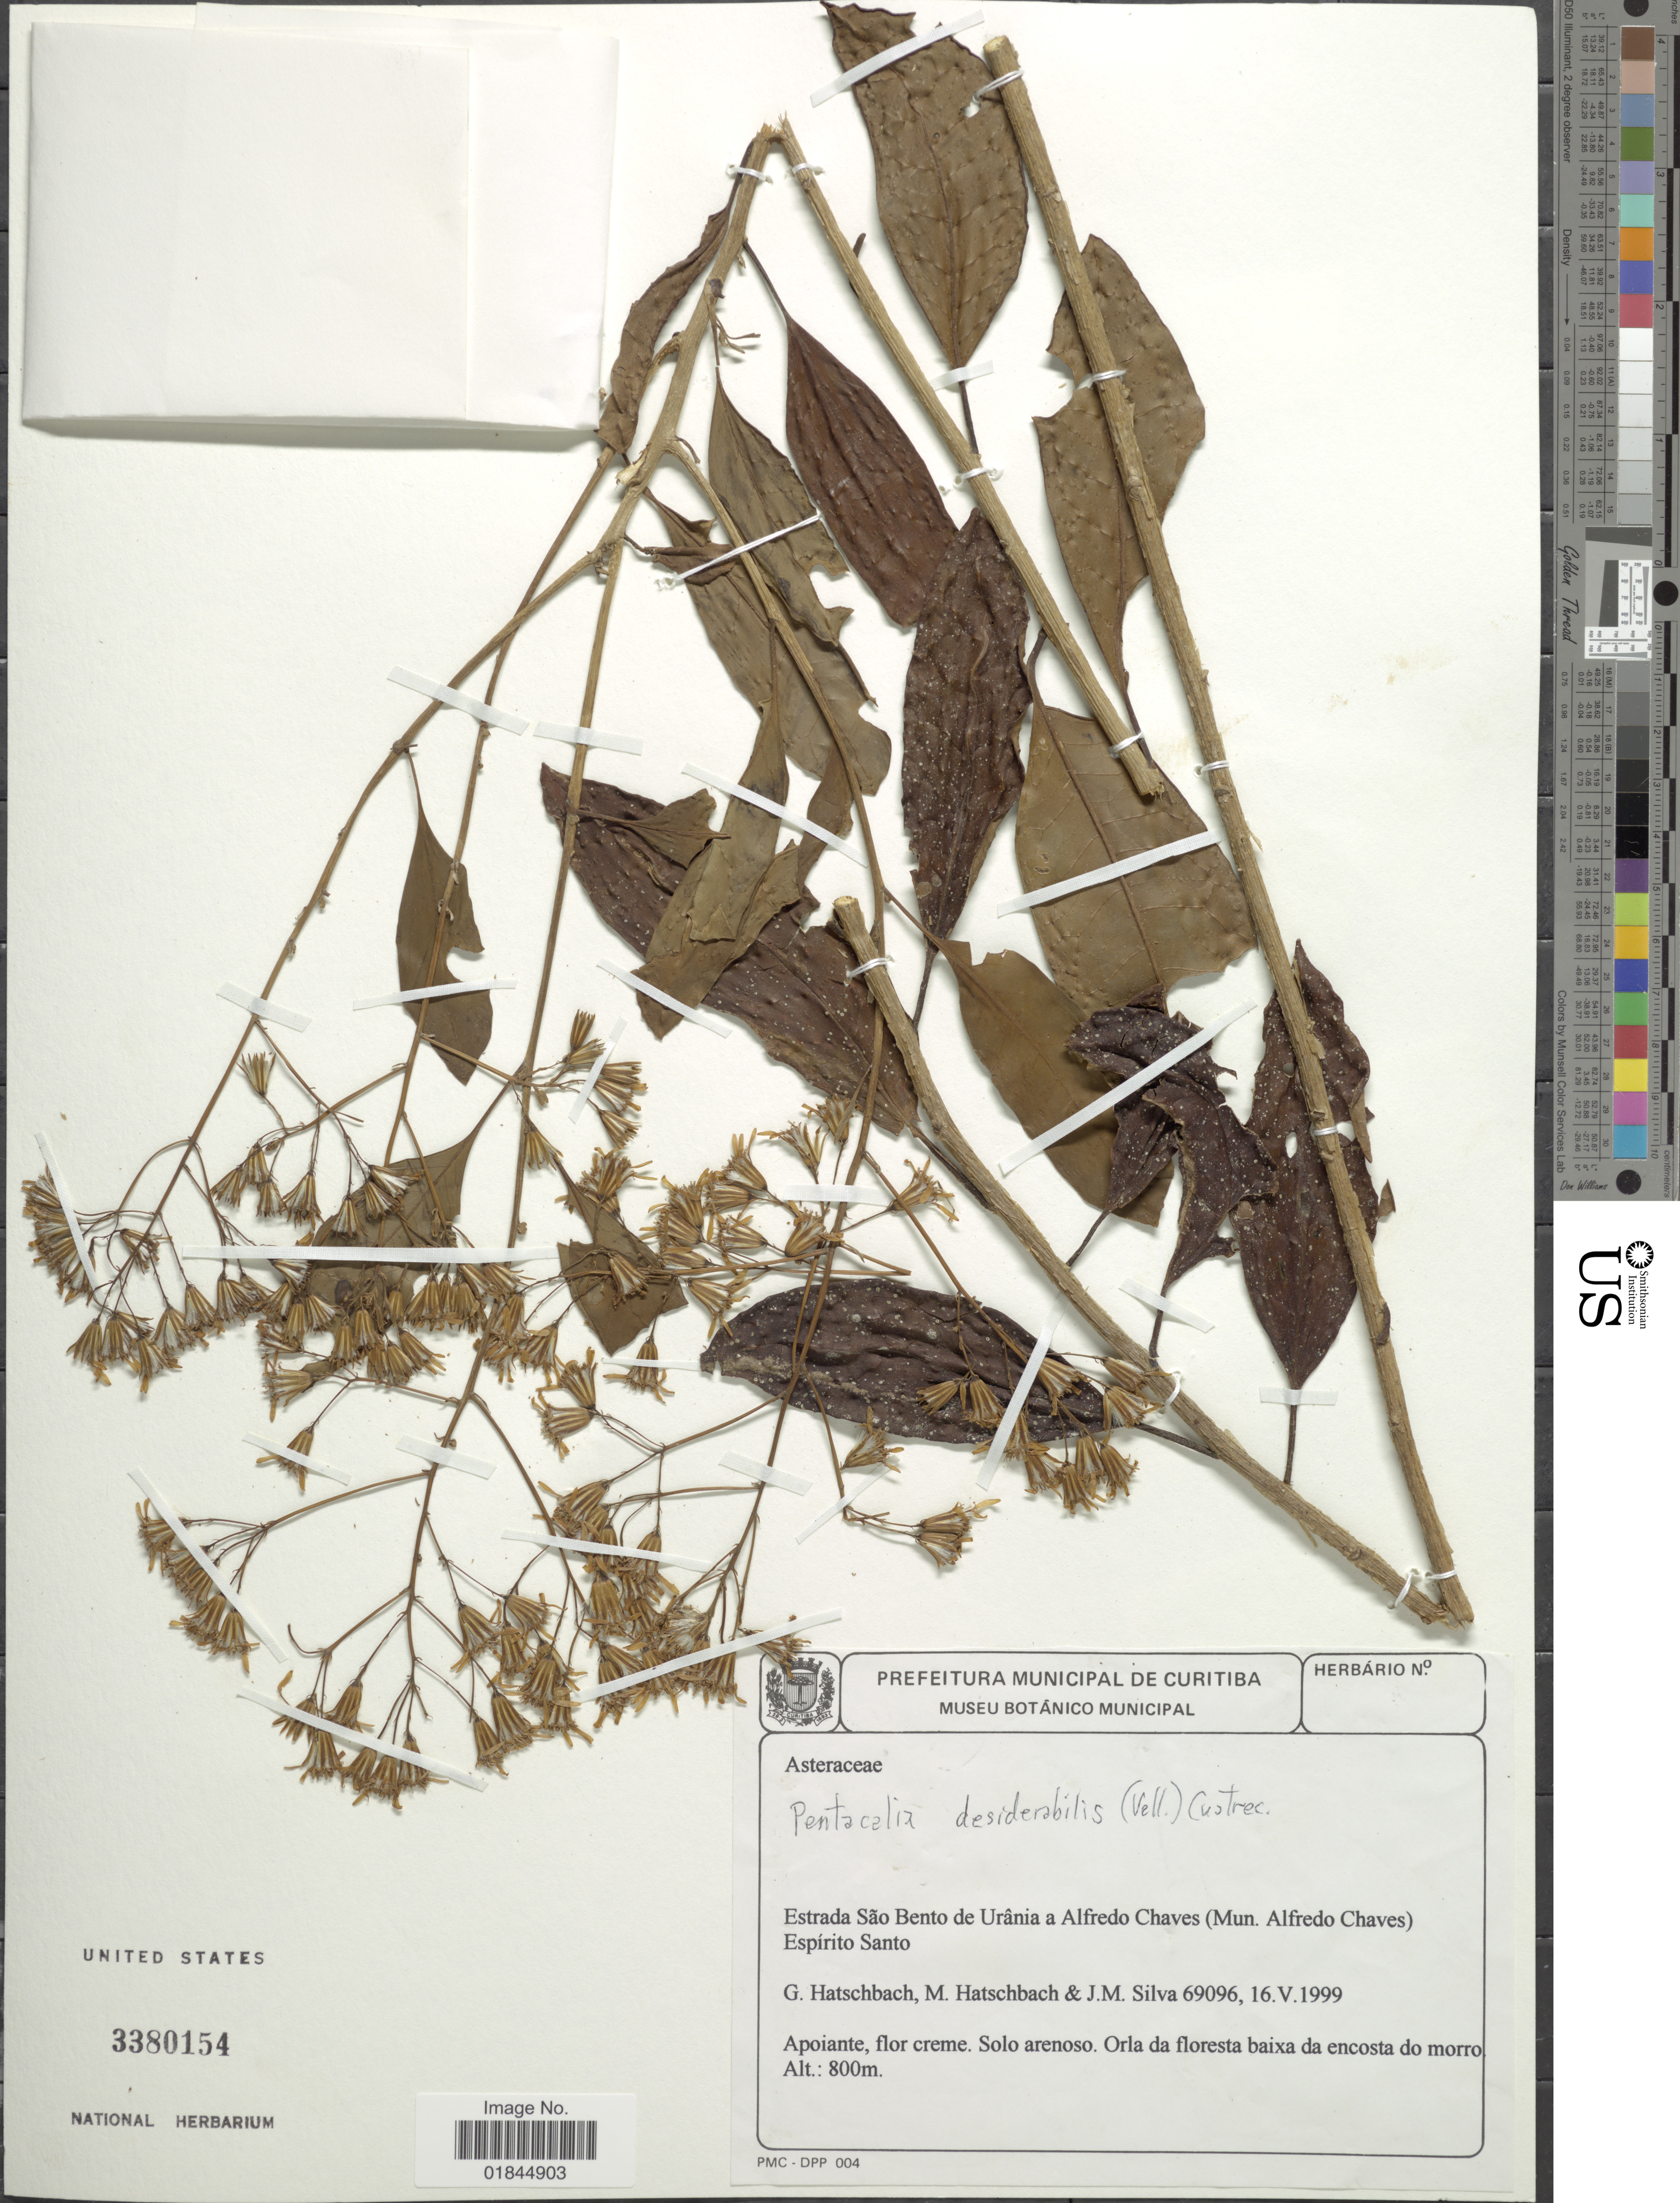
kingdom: Plantae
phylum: Tracheophyta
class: Magnoliopsida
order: Asterales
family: Asteraceae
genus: Pentacalia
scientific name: Pentacalia desiderabilis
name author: (Vell.) Cuatrec.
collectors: G. Hatschbach, M. M. Hatschbach & J. M. Silva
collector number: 69096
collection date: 1999-05-16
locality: Estrada Sao bento de Urania a Alfredo Chaves (Mun. Alfredo Chaves). Esperito Santo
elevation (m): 800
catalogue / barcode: US 3380154